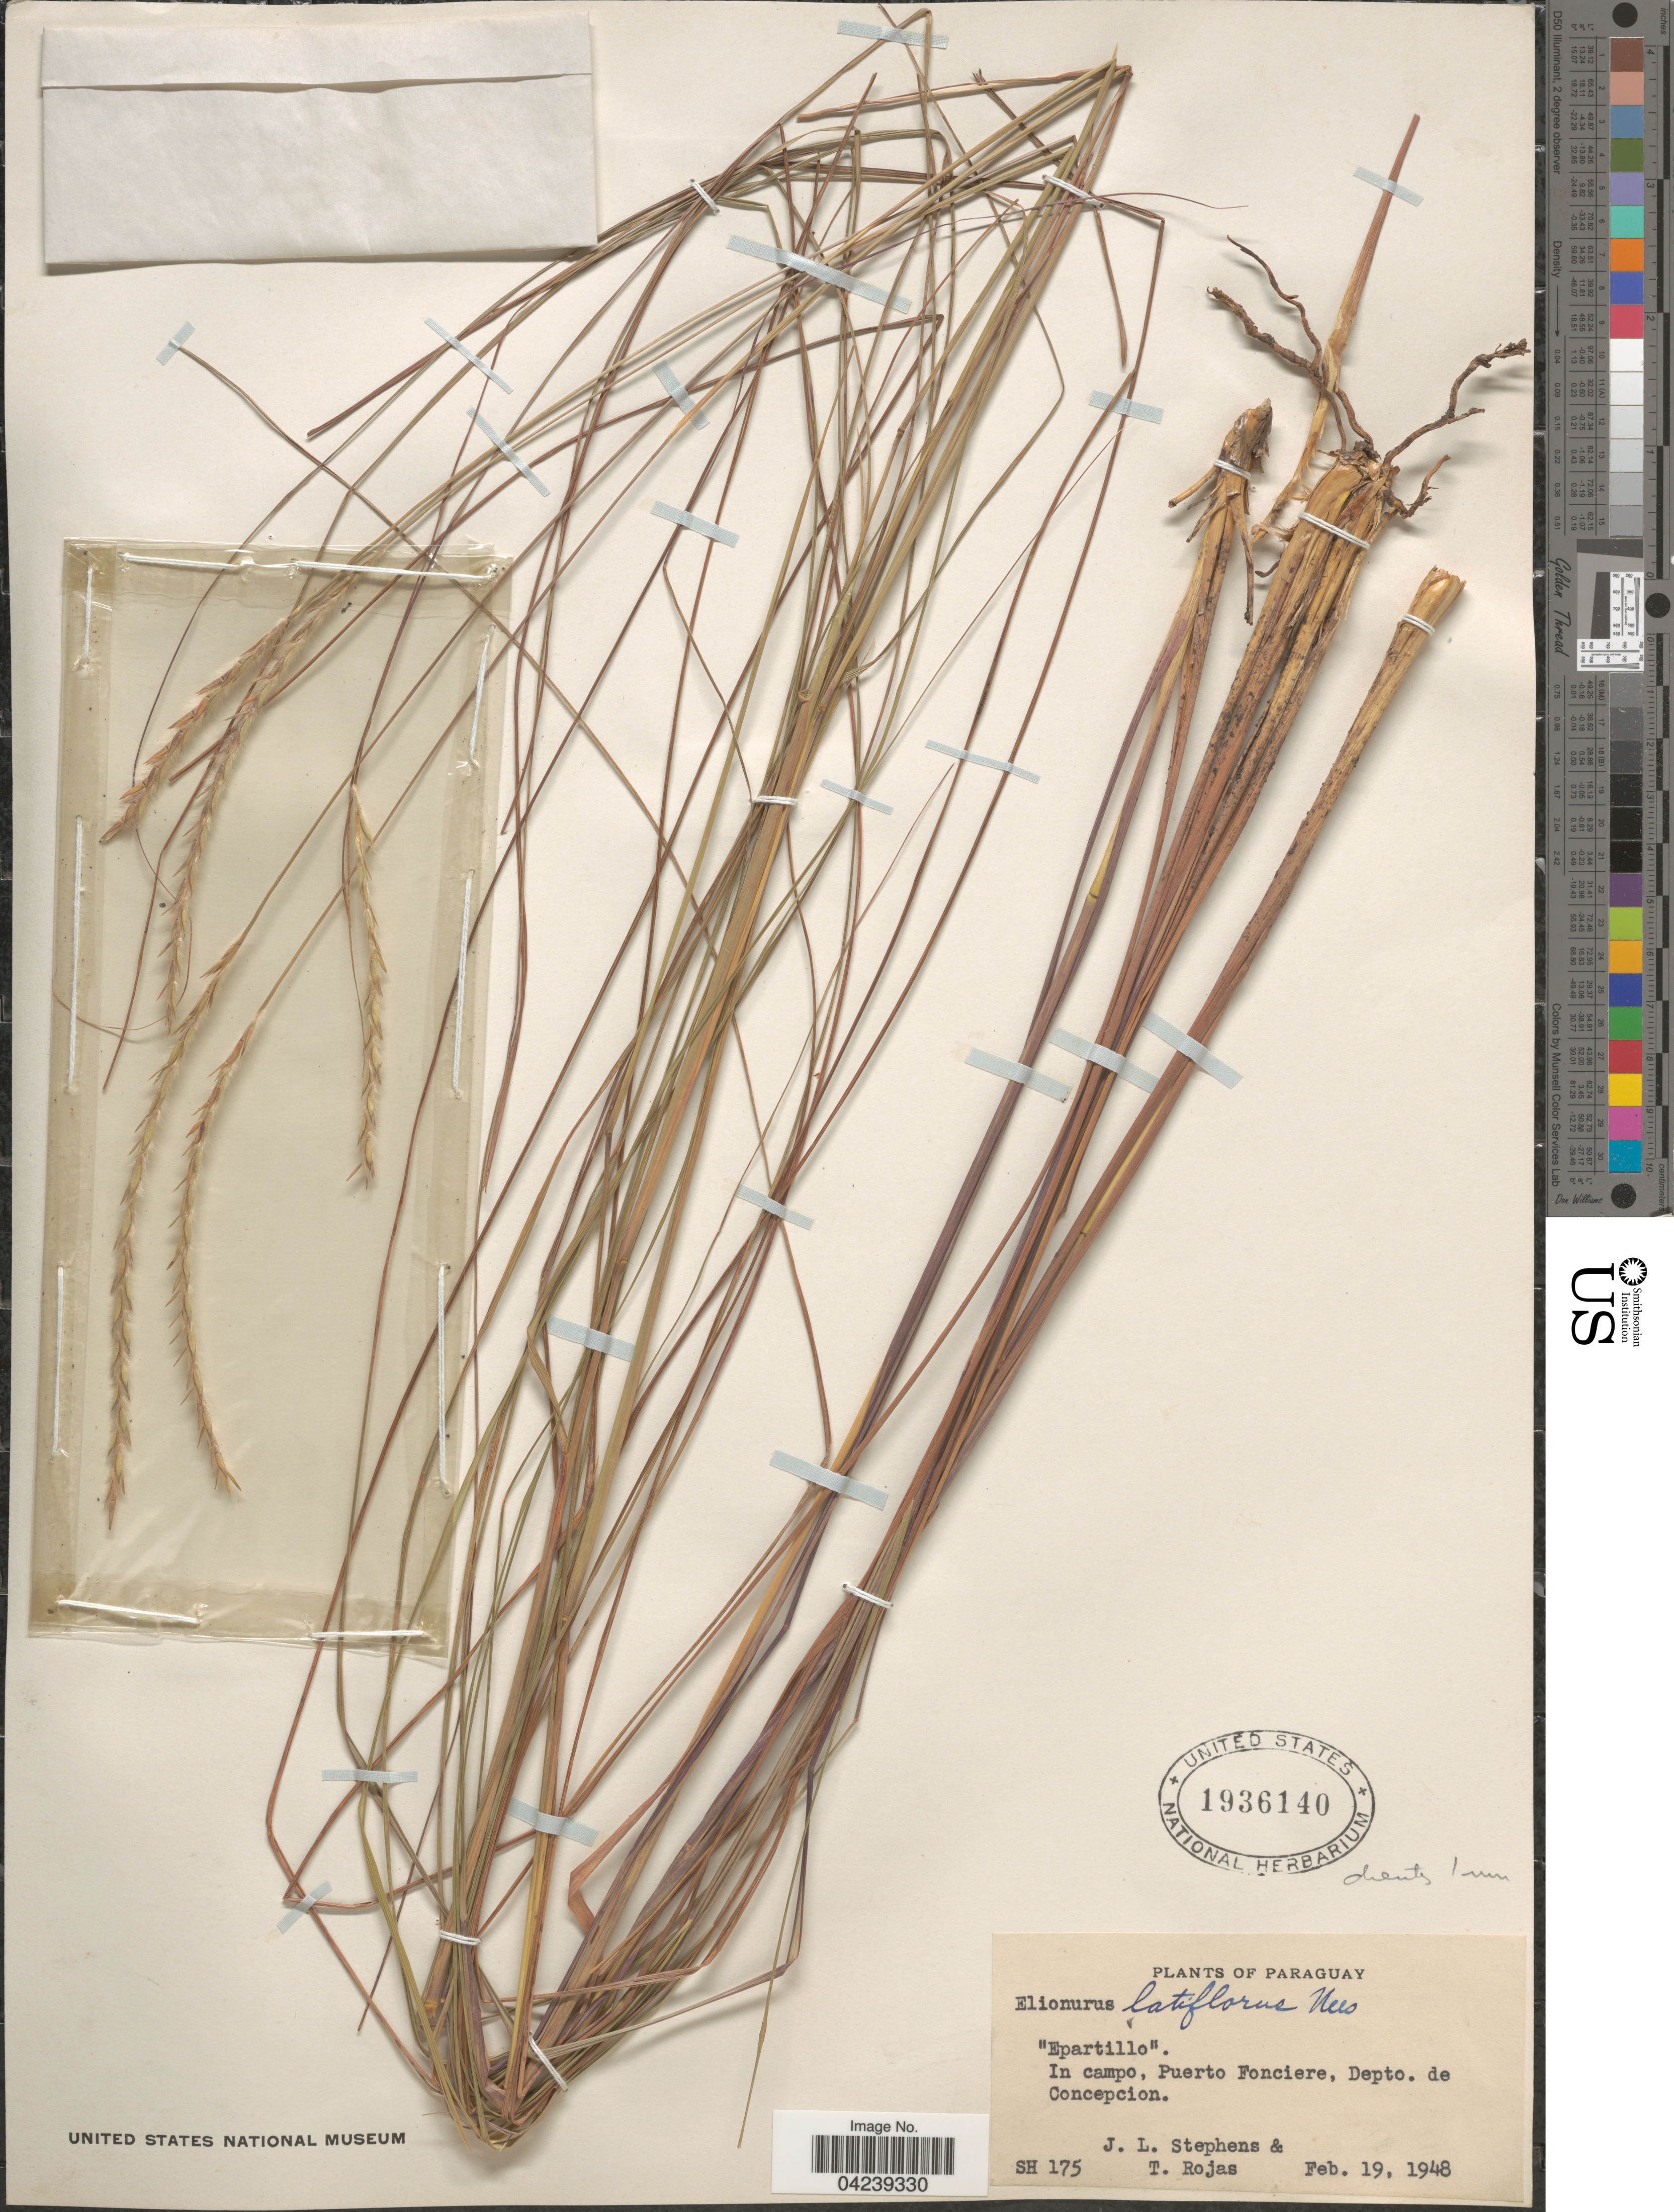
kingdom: Plantae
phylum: Tracheophyta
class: Liliopsida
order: Poales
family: Poaceae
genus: Elionurus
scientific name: Elionurus tripsacoides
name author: Humb. & Bonpl. ex Willd.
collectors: J. Stephens & T. Rojas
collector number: SH175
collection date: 1948-02-19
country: Paraguay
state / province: Concepcion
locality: Epartillo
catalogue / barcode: US 1936140